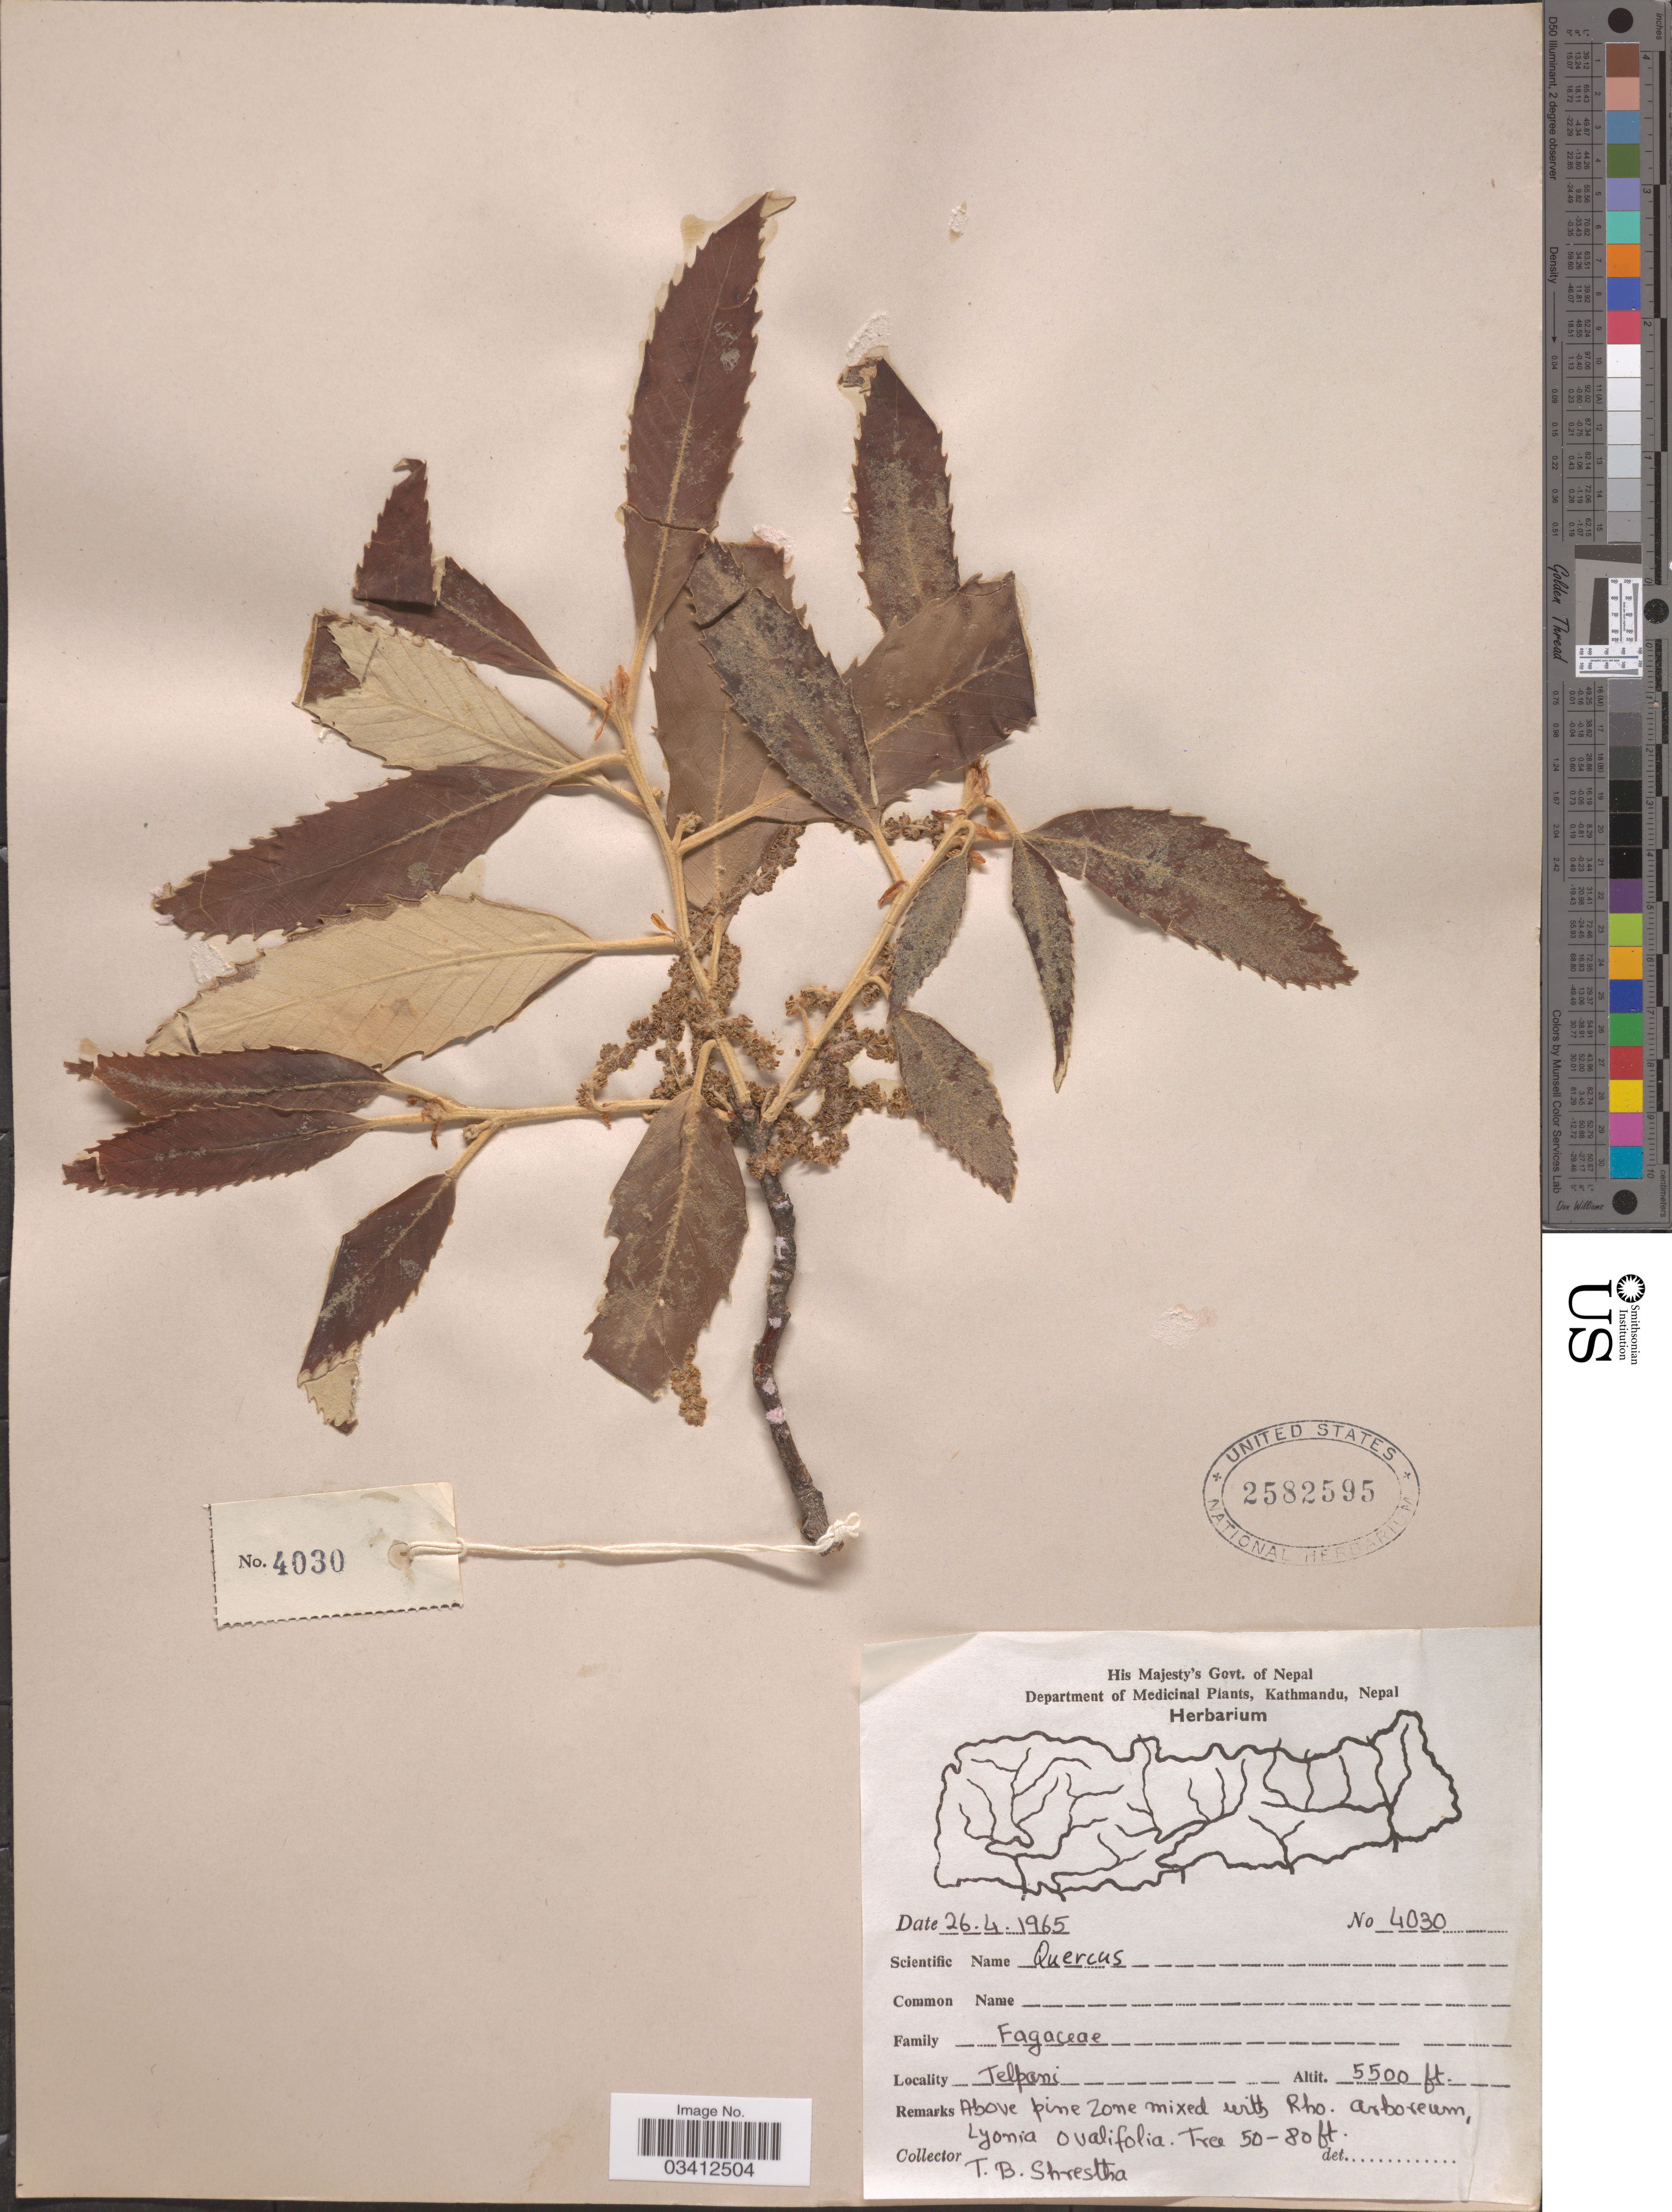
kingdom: Plantae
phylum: Tracheophyta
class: Magnoliopsida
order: Fagales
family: Fagaceae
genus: Quercus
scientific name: Quercus sp.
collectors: T. B. Shrestha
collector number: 4030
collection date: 1965-04-26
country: Nepal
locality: Telpani.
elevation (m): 1676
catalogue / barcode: US 2582595